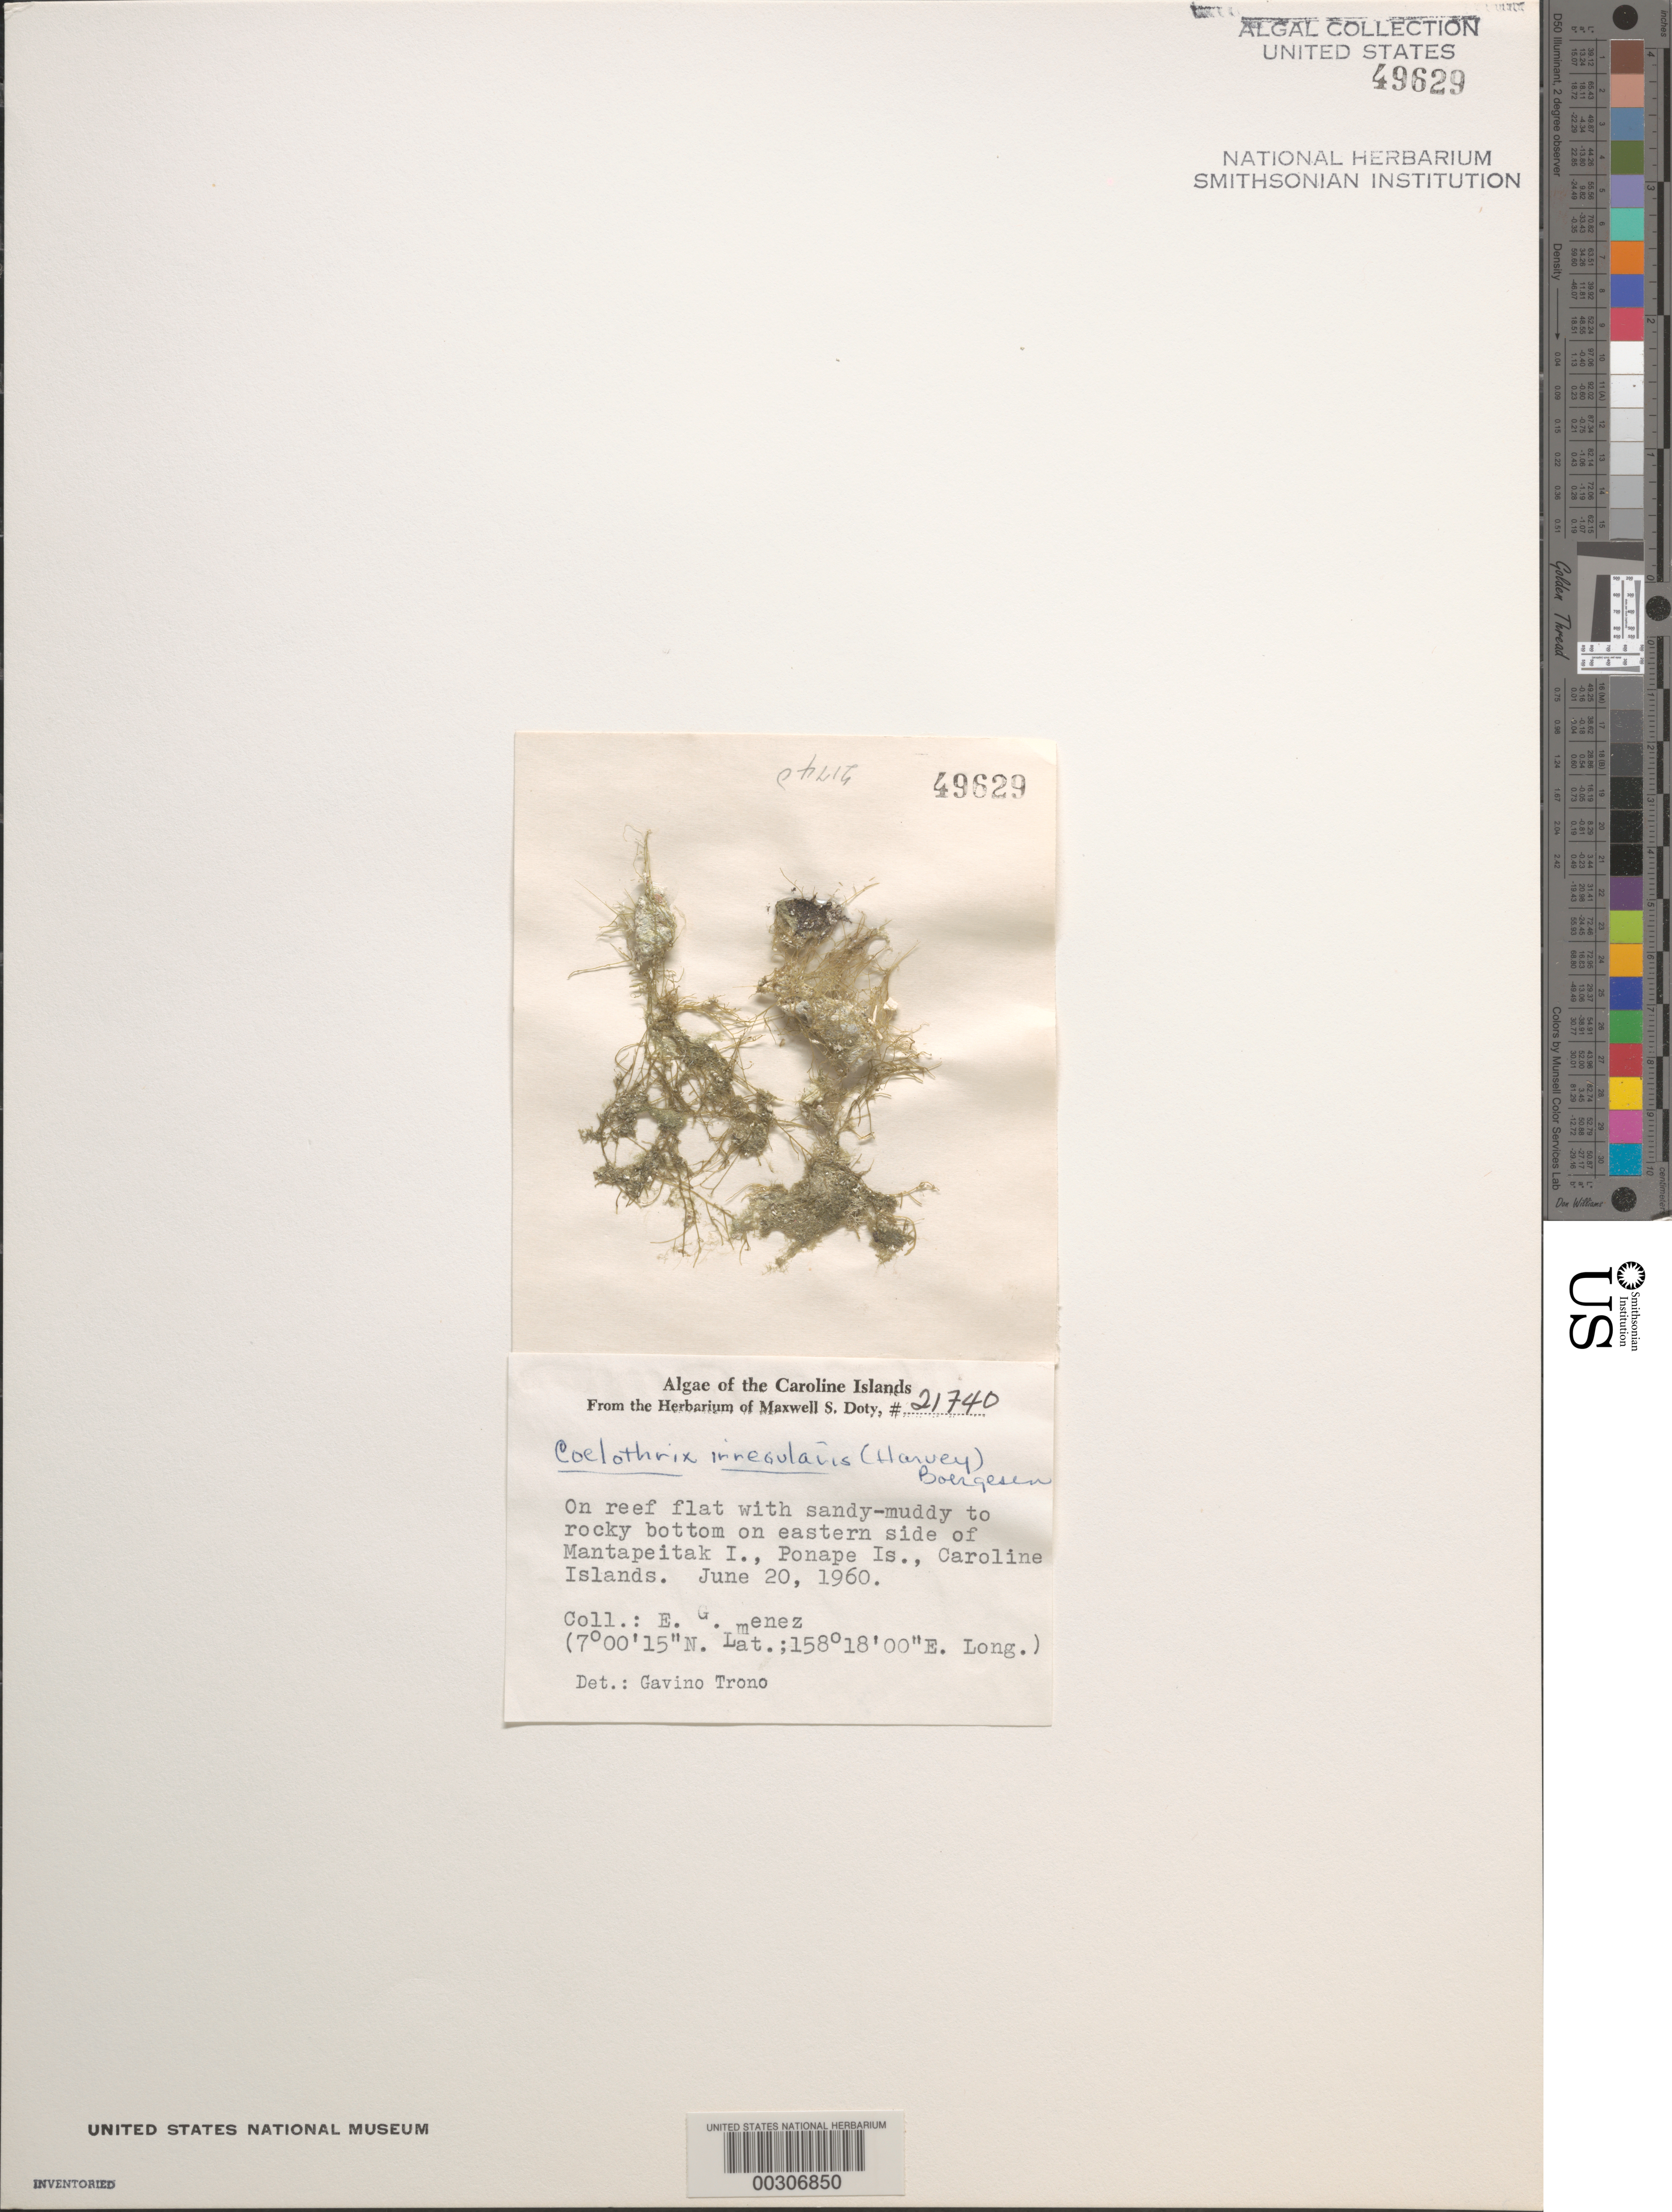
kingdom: Plantae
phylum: Rhodophyta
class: Florideophyceae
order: Rhodymeniales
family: Champiaceae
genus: Coelothrix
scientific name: Coelothrix irregularis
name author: (Harv.) Børgesen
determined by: Trono, Gavino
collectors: Meñez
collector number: MSD 21740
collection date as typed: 20 Jun 1960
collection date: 1960-06-20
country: Micronesia, Federated States of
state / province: Pohnpei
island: Mantapeitak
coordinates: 7 00' 15" N, 158 18' 00" E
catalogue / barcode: US 49629